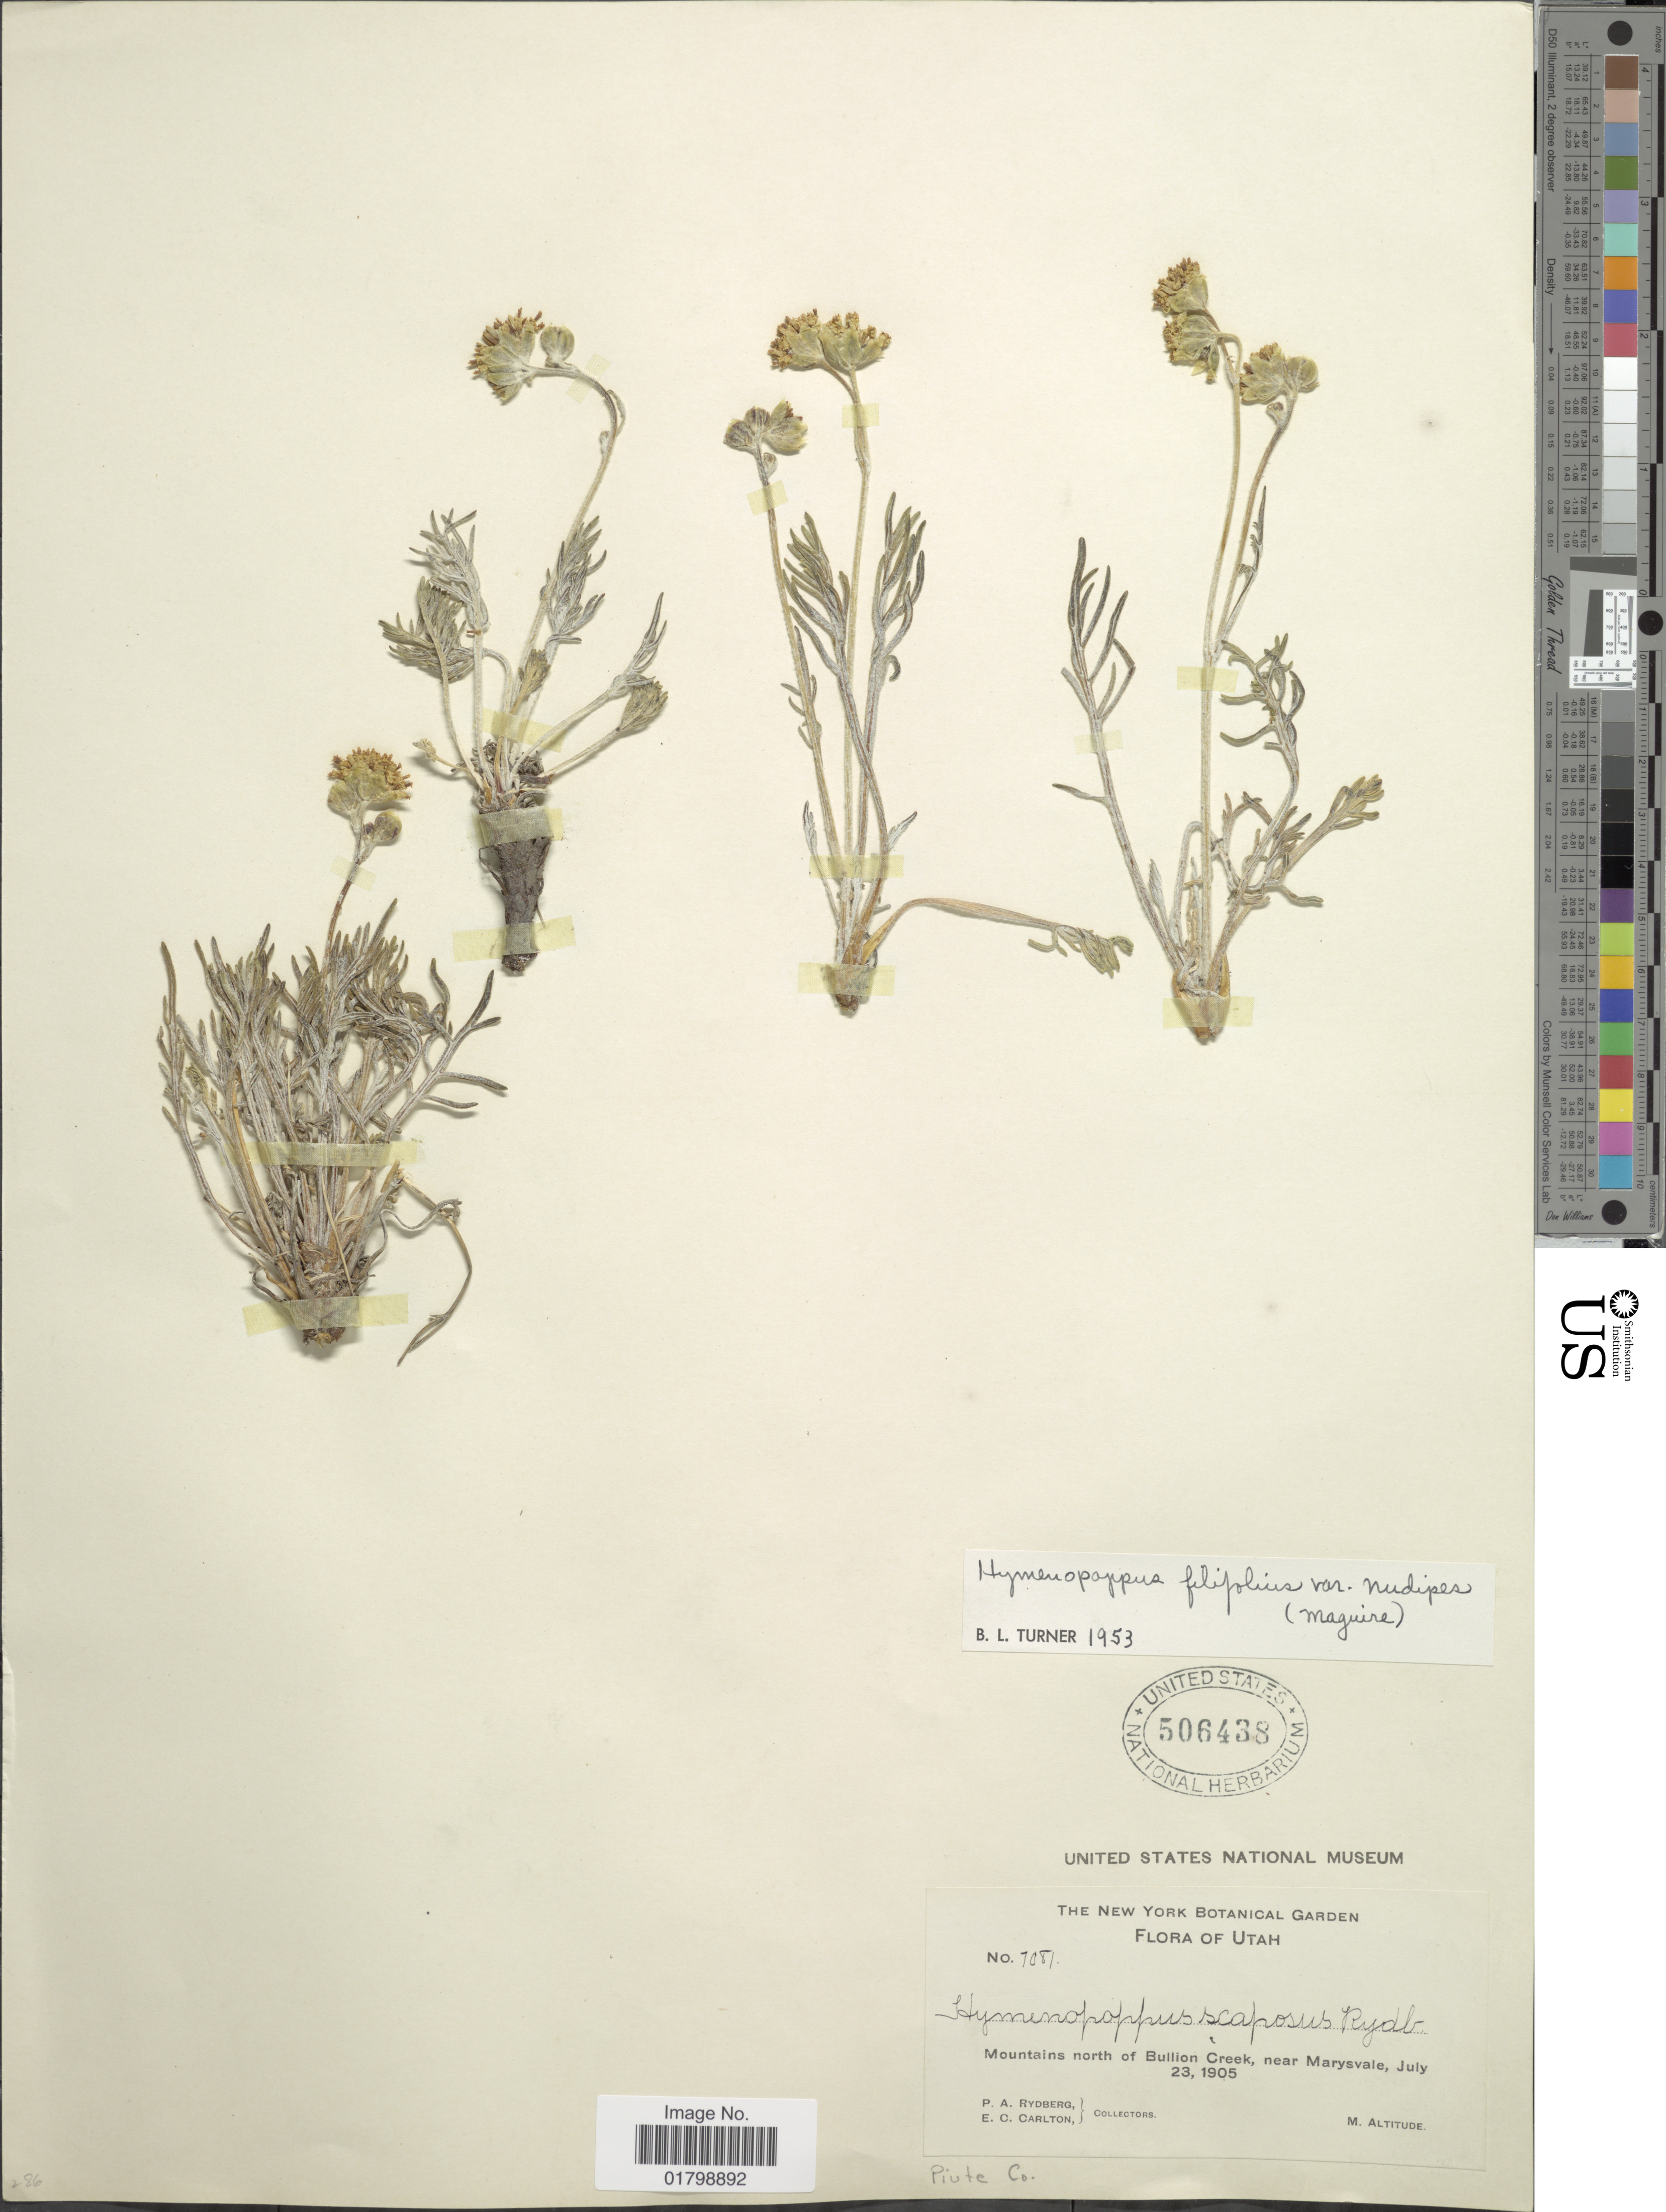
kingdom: Plantae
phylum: Tracheophyta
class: Magnoliopsida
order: Asterales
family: Asteraceae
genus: Hymenopappus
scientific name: Hymenopappus filifolius var. nudipes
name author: (Maguire) B.L. Turner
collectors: P. A. Rydberg & E. Carlton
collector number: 7081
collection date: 1905-07-23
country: United States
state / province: Utah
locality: Mountains north of Bullion Creek, near Marysvale, Piute Co.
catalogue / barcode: US 506438